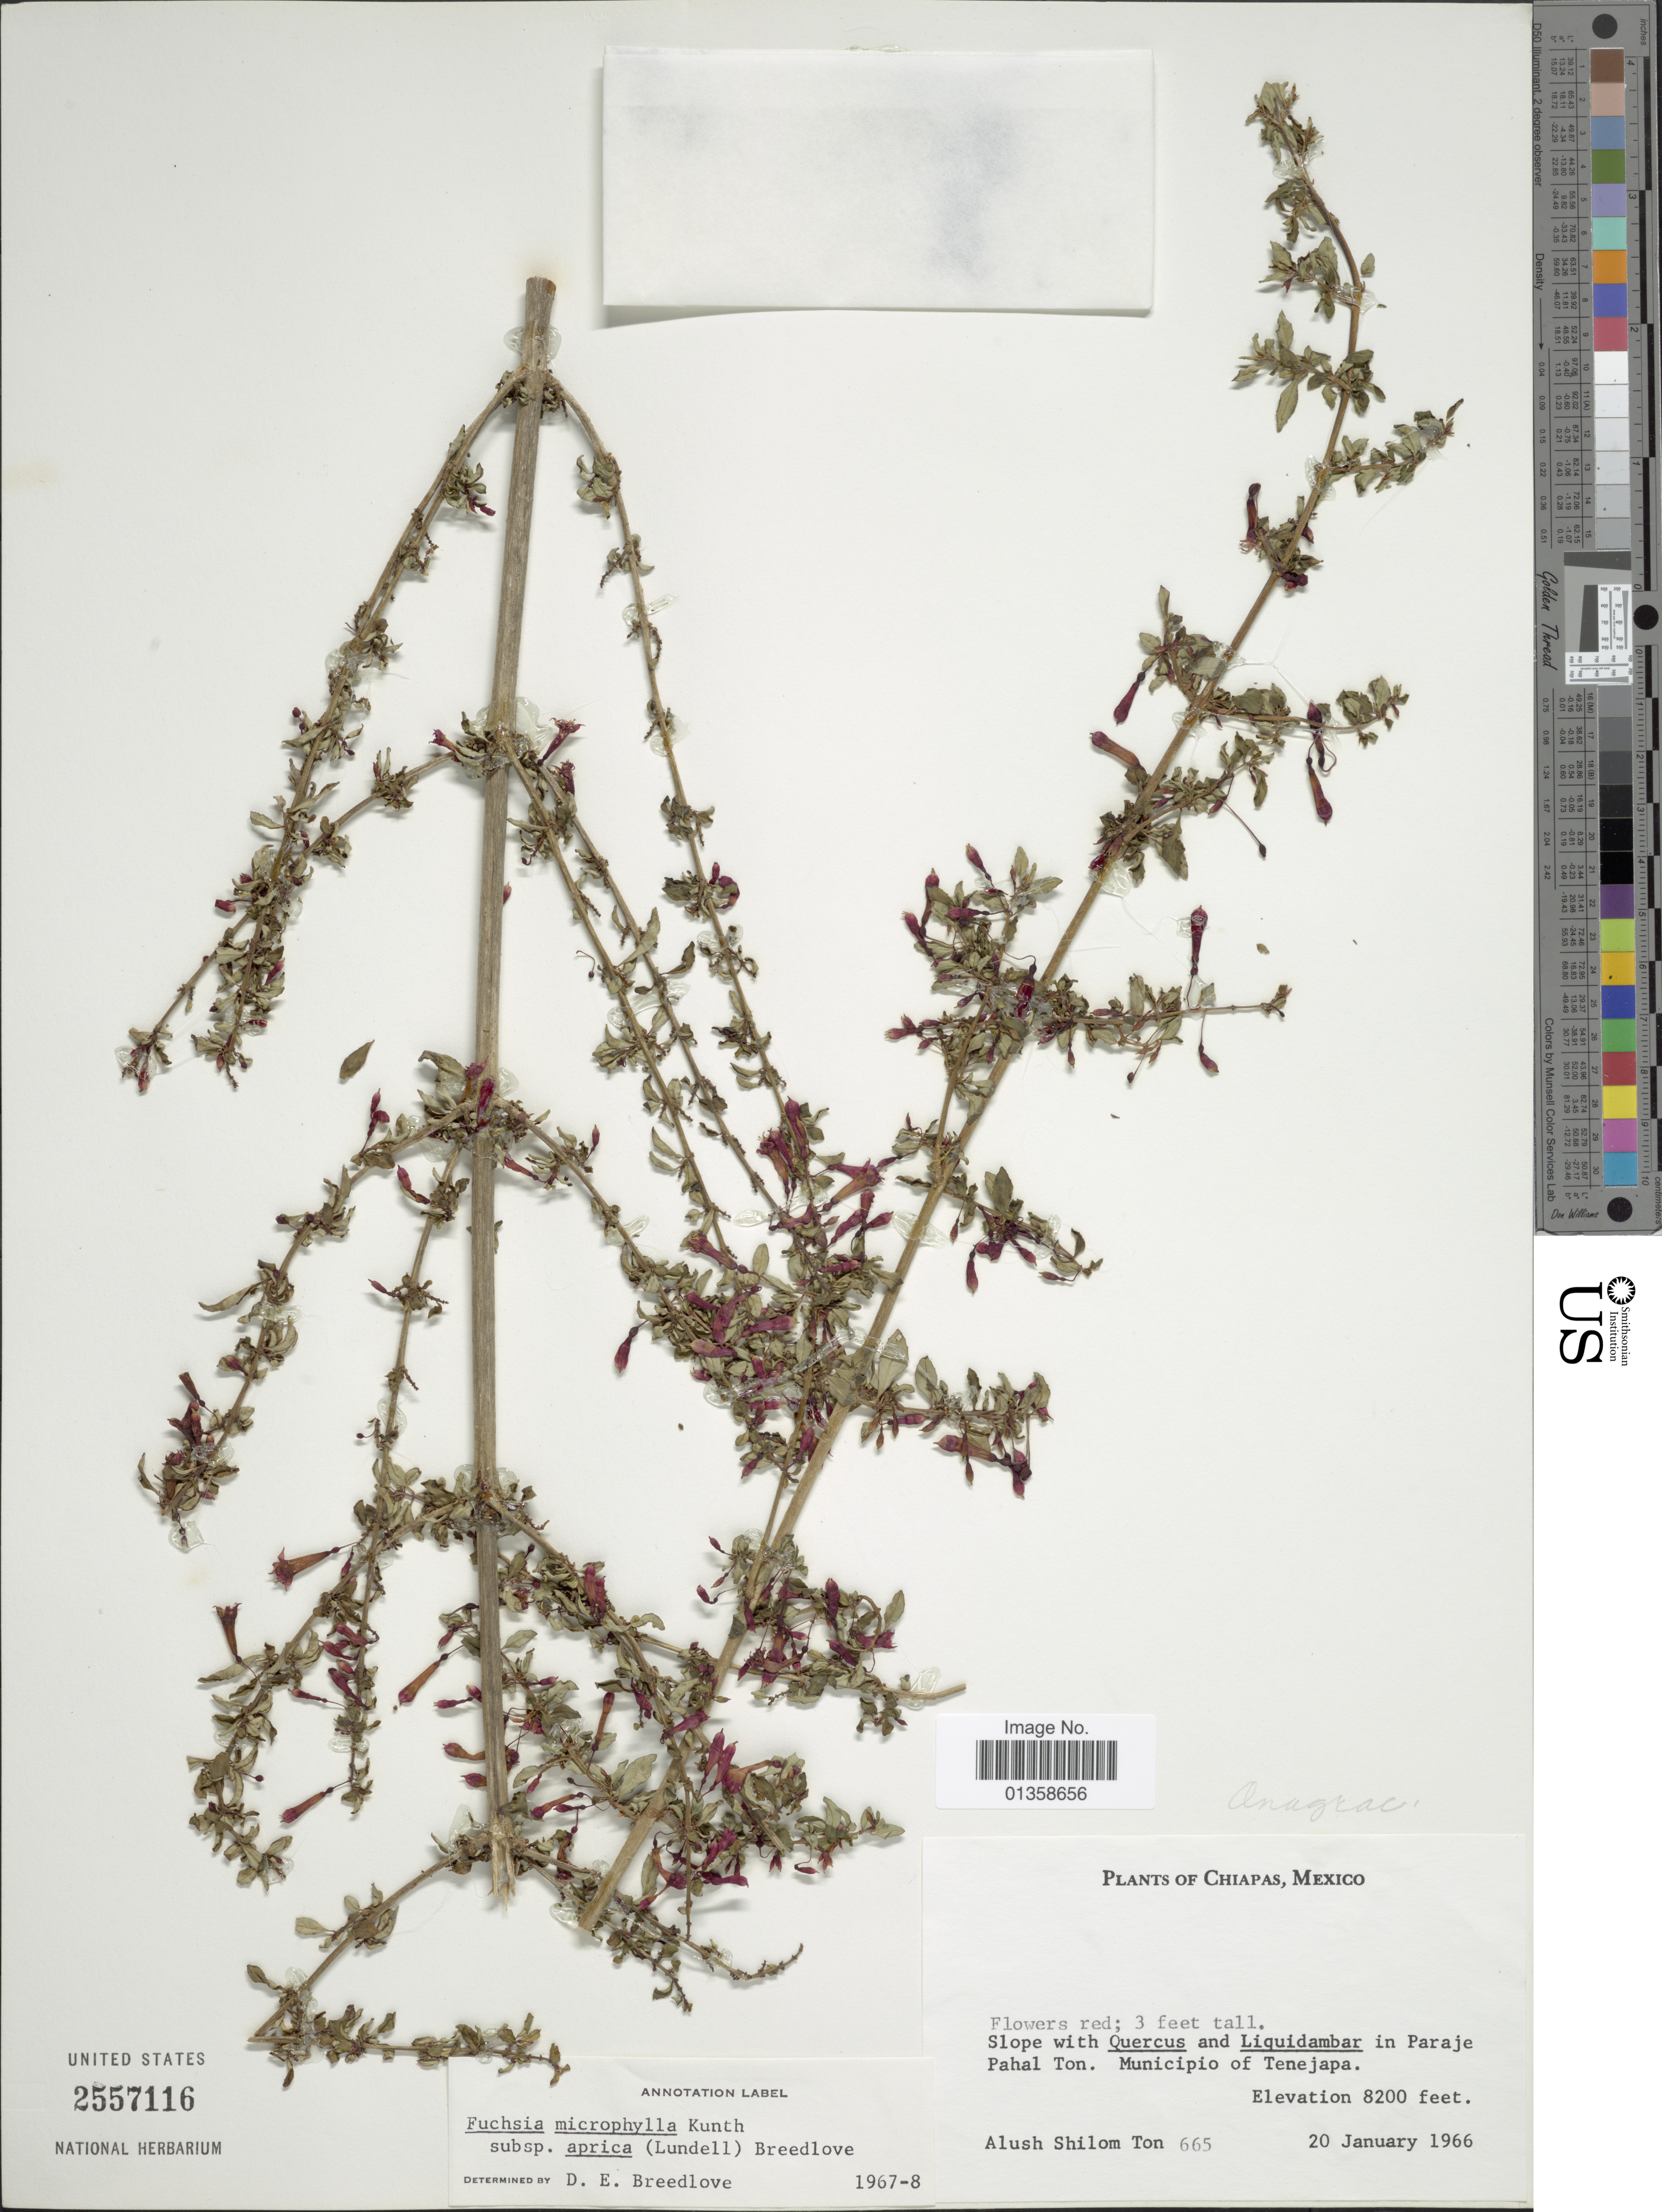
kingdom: Plantae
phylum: Tracheophyta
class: Magnoliopsida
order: Myrtales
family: Onagraceae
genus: Fuchsia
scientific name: Fuchsia microphylla subsp. aprica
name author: (Lundell) Breedlove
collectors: A. S. Ton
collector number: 665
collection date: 1966-01-20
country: Mexico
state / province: Chiapas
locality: In Paraje Pahal Ton. Municipio of Tenejapa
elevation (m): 2499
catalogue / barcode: US 2557116